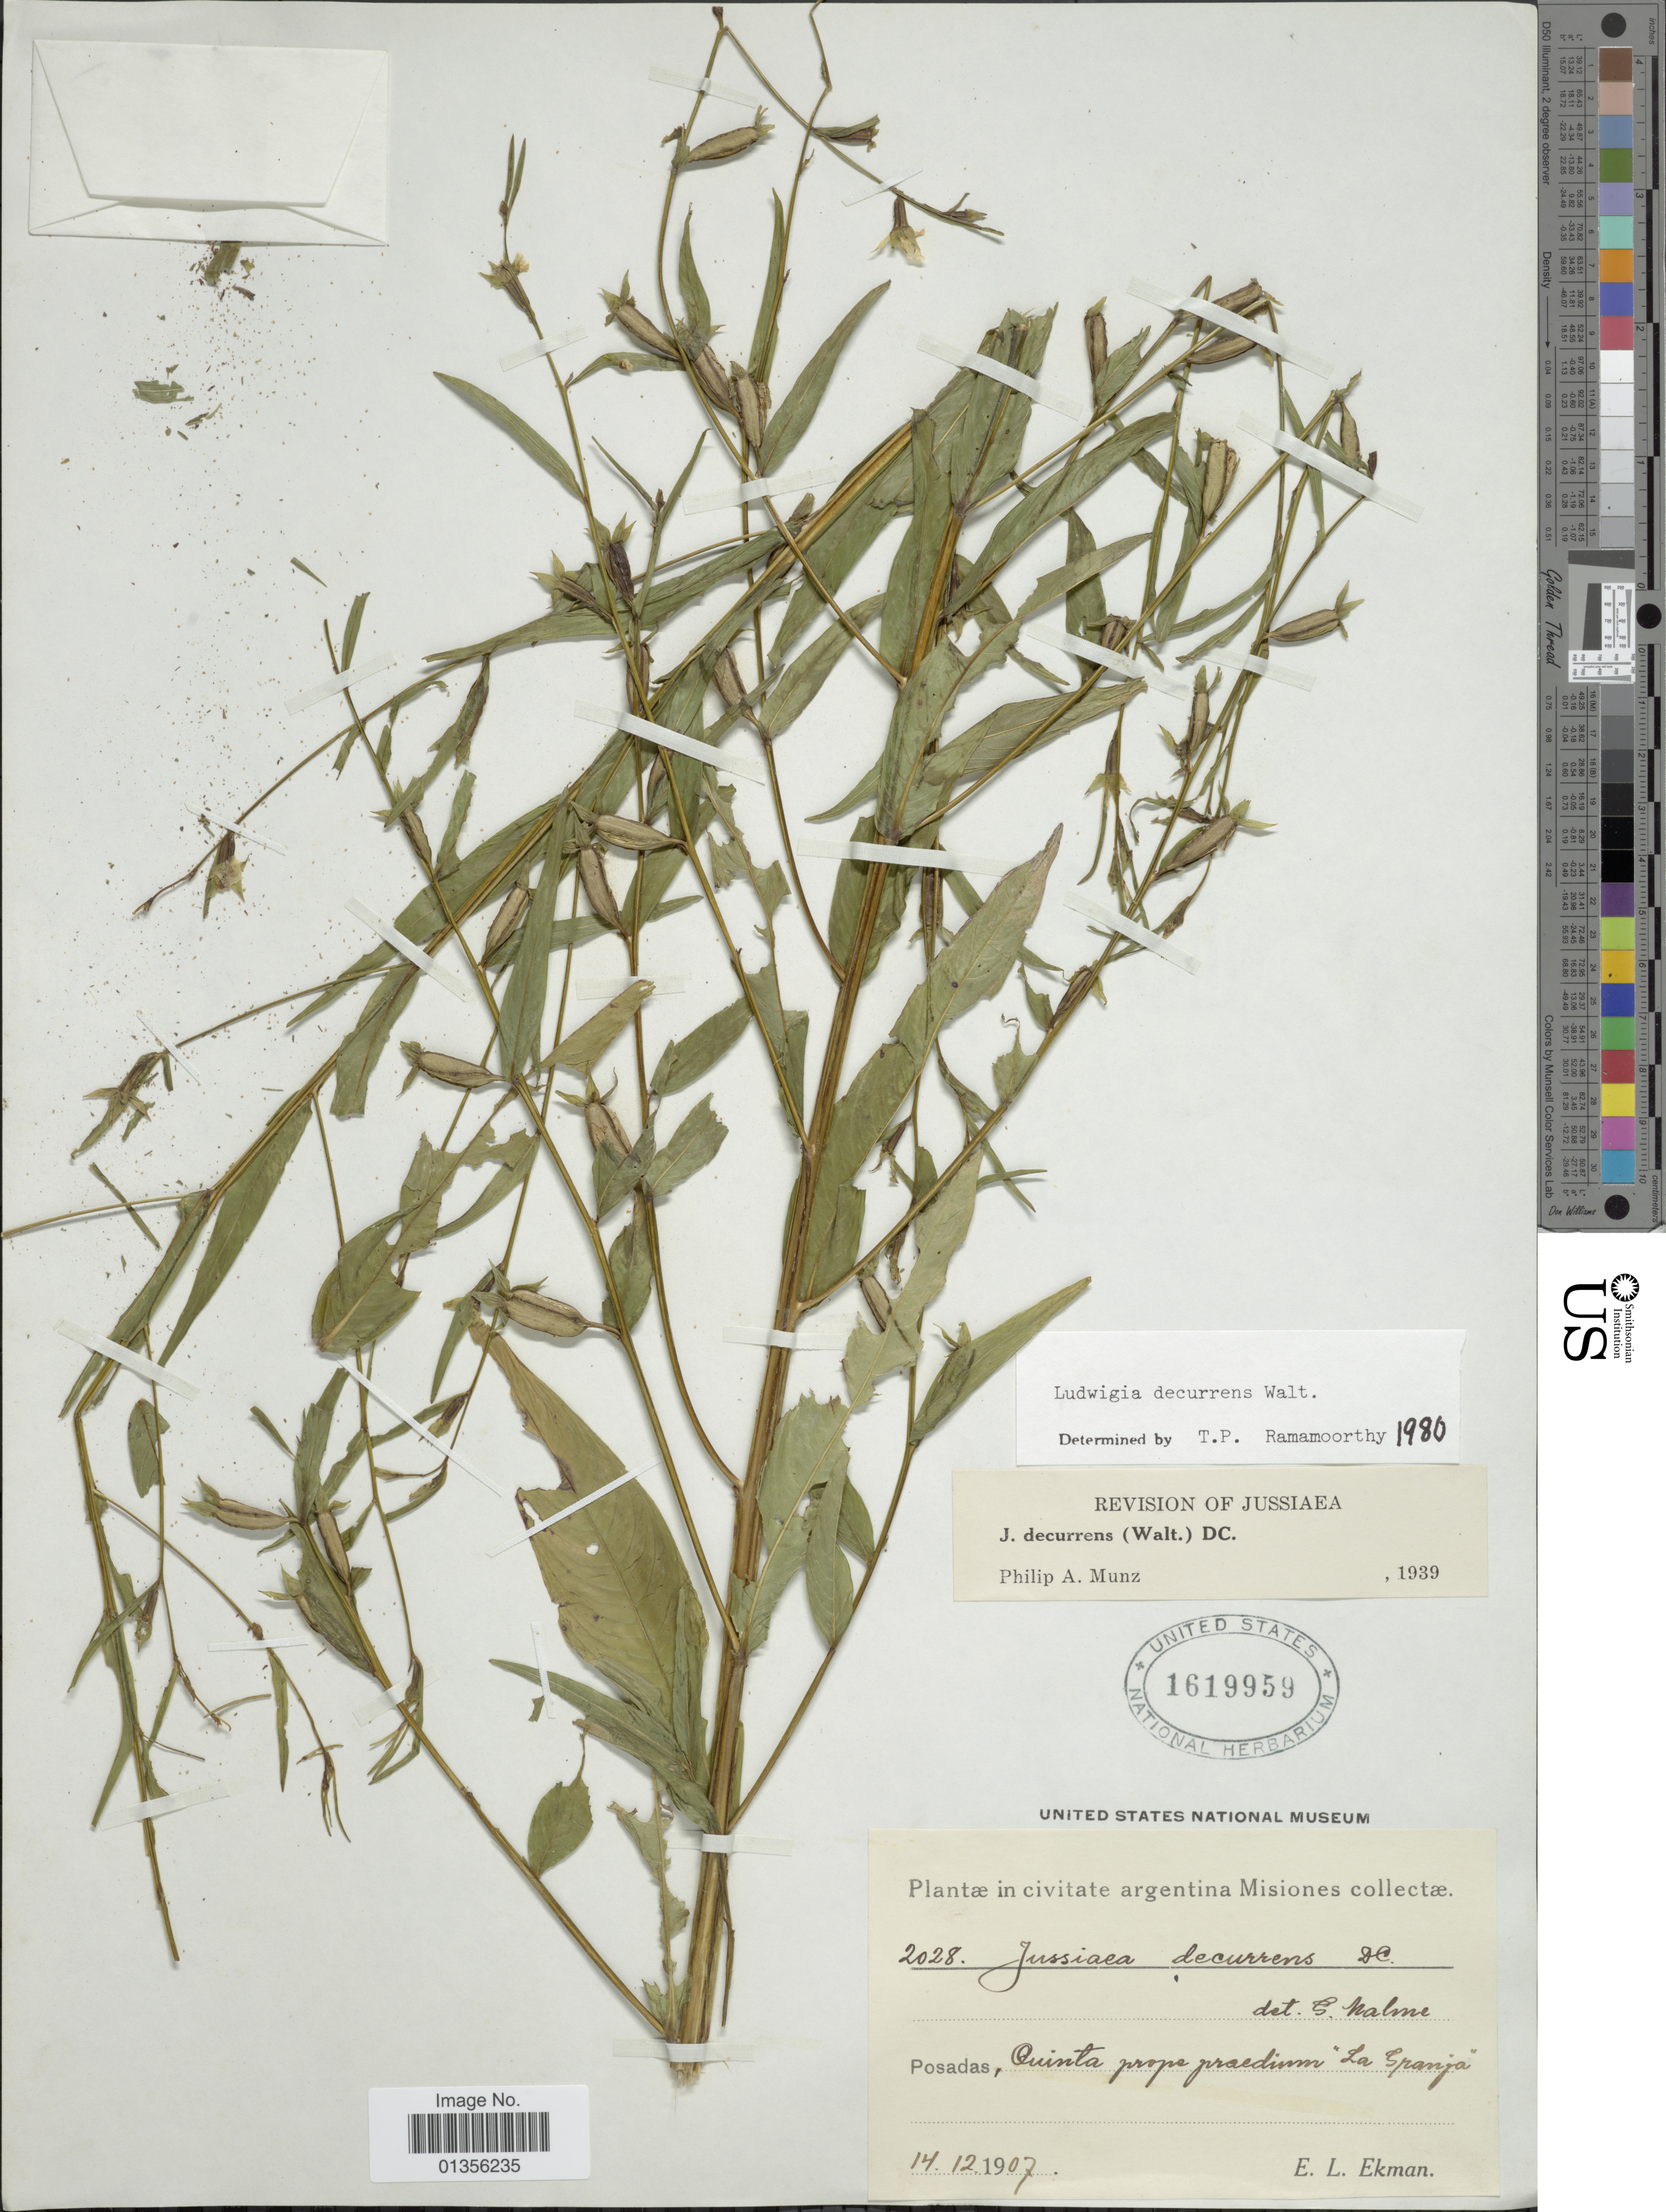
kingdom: Plantae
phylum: Tracheophyta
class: Magnoliopsida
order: Myrtales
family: Onagraceae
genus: Ludwigia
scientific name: Ludwigia decurrens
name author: Walter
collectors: E. L. Ekman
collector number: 2028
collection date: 1907-12-14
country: Argentina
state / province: Misiones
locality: Posadas, Quinta prope praedium "La Granja".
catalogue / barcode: US 1619959